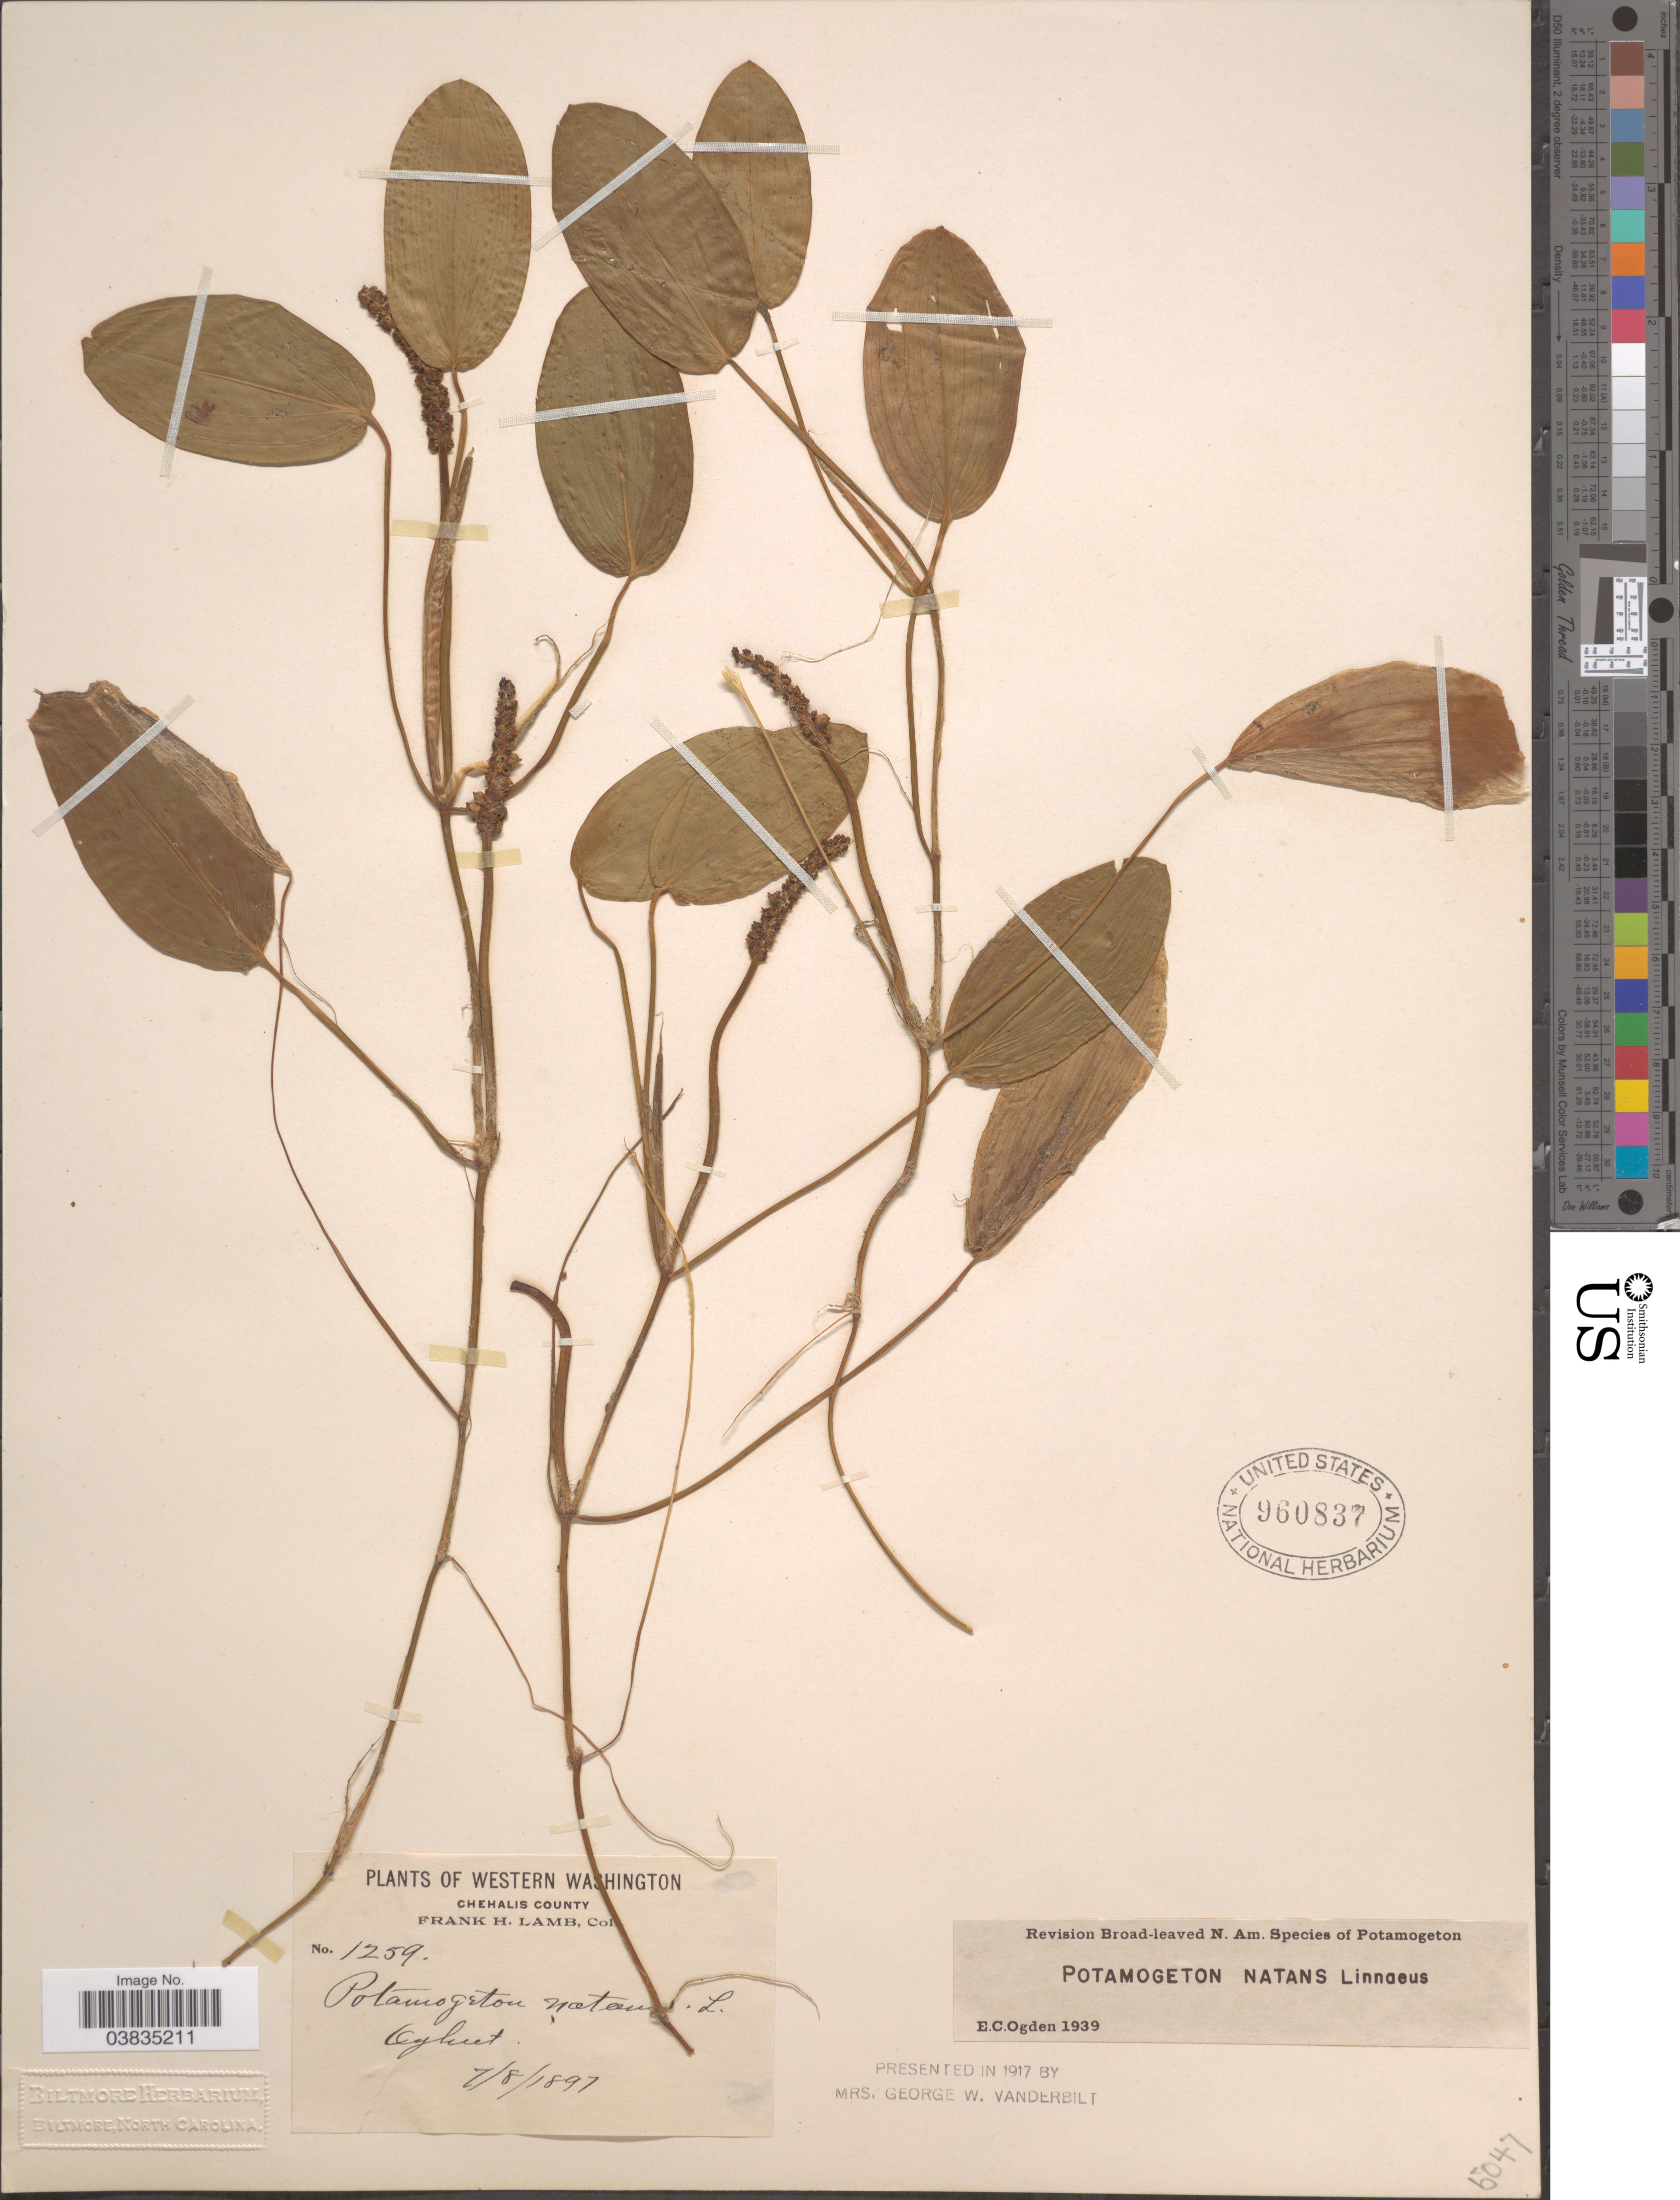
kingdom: Plantae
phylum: Tracheophyta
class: Liliopsida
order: Alismatales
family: Potamogetonaceae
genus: Potamogeton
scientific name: Potamogeton natans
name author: L.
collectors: F. H. Lamb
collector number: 1259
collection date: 1897-07-08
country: United States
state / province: Washington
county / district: Grays Harbor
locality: Western Washington. Oyhut.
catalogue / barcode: US 960837